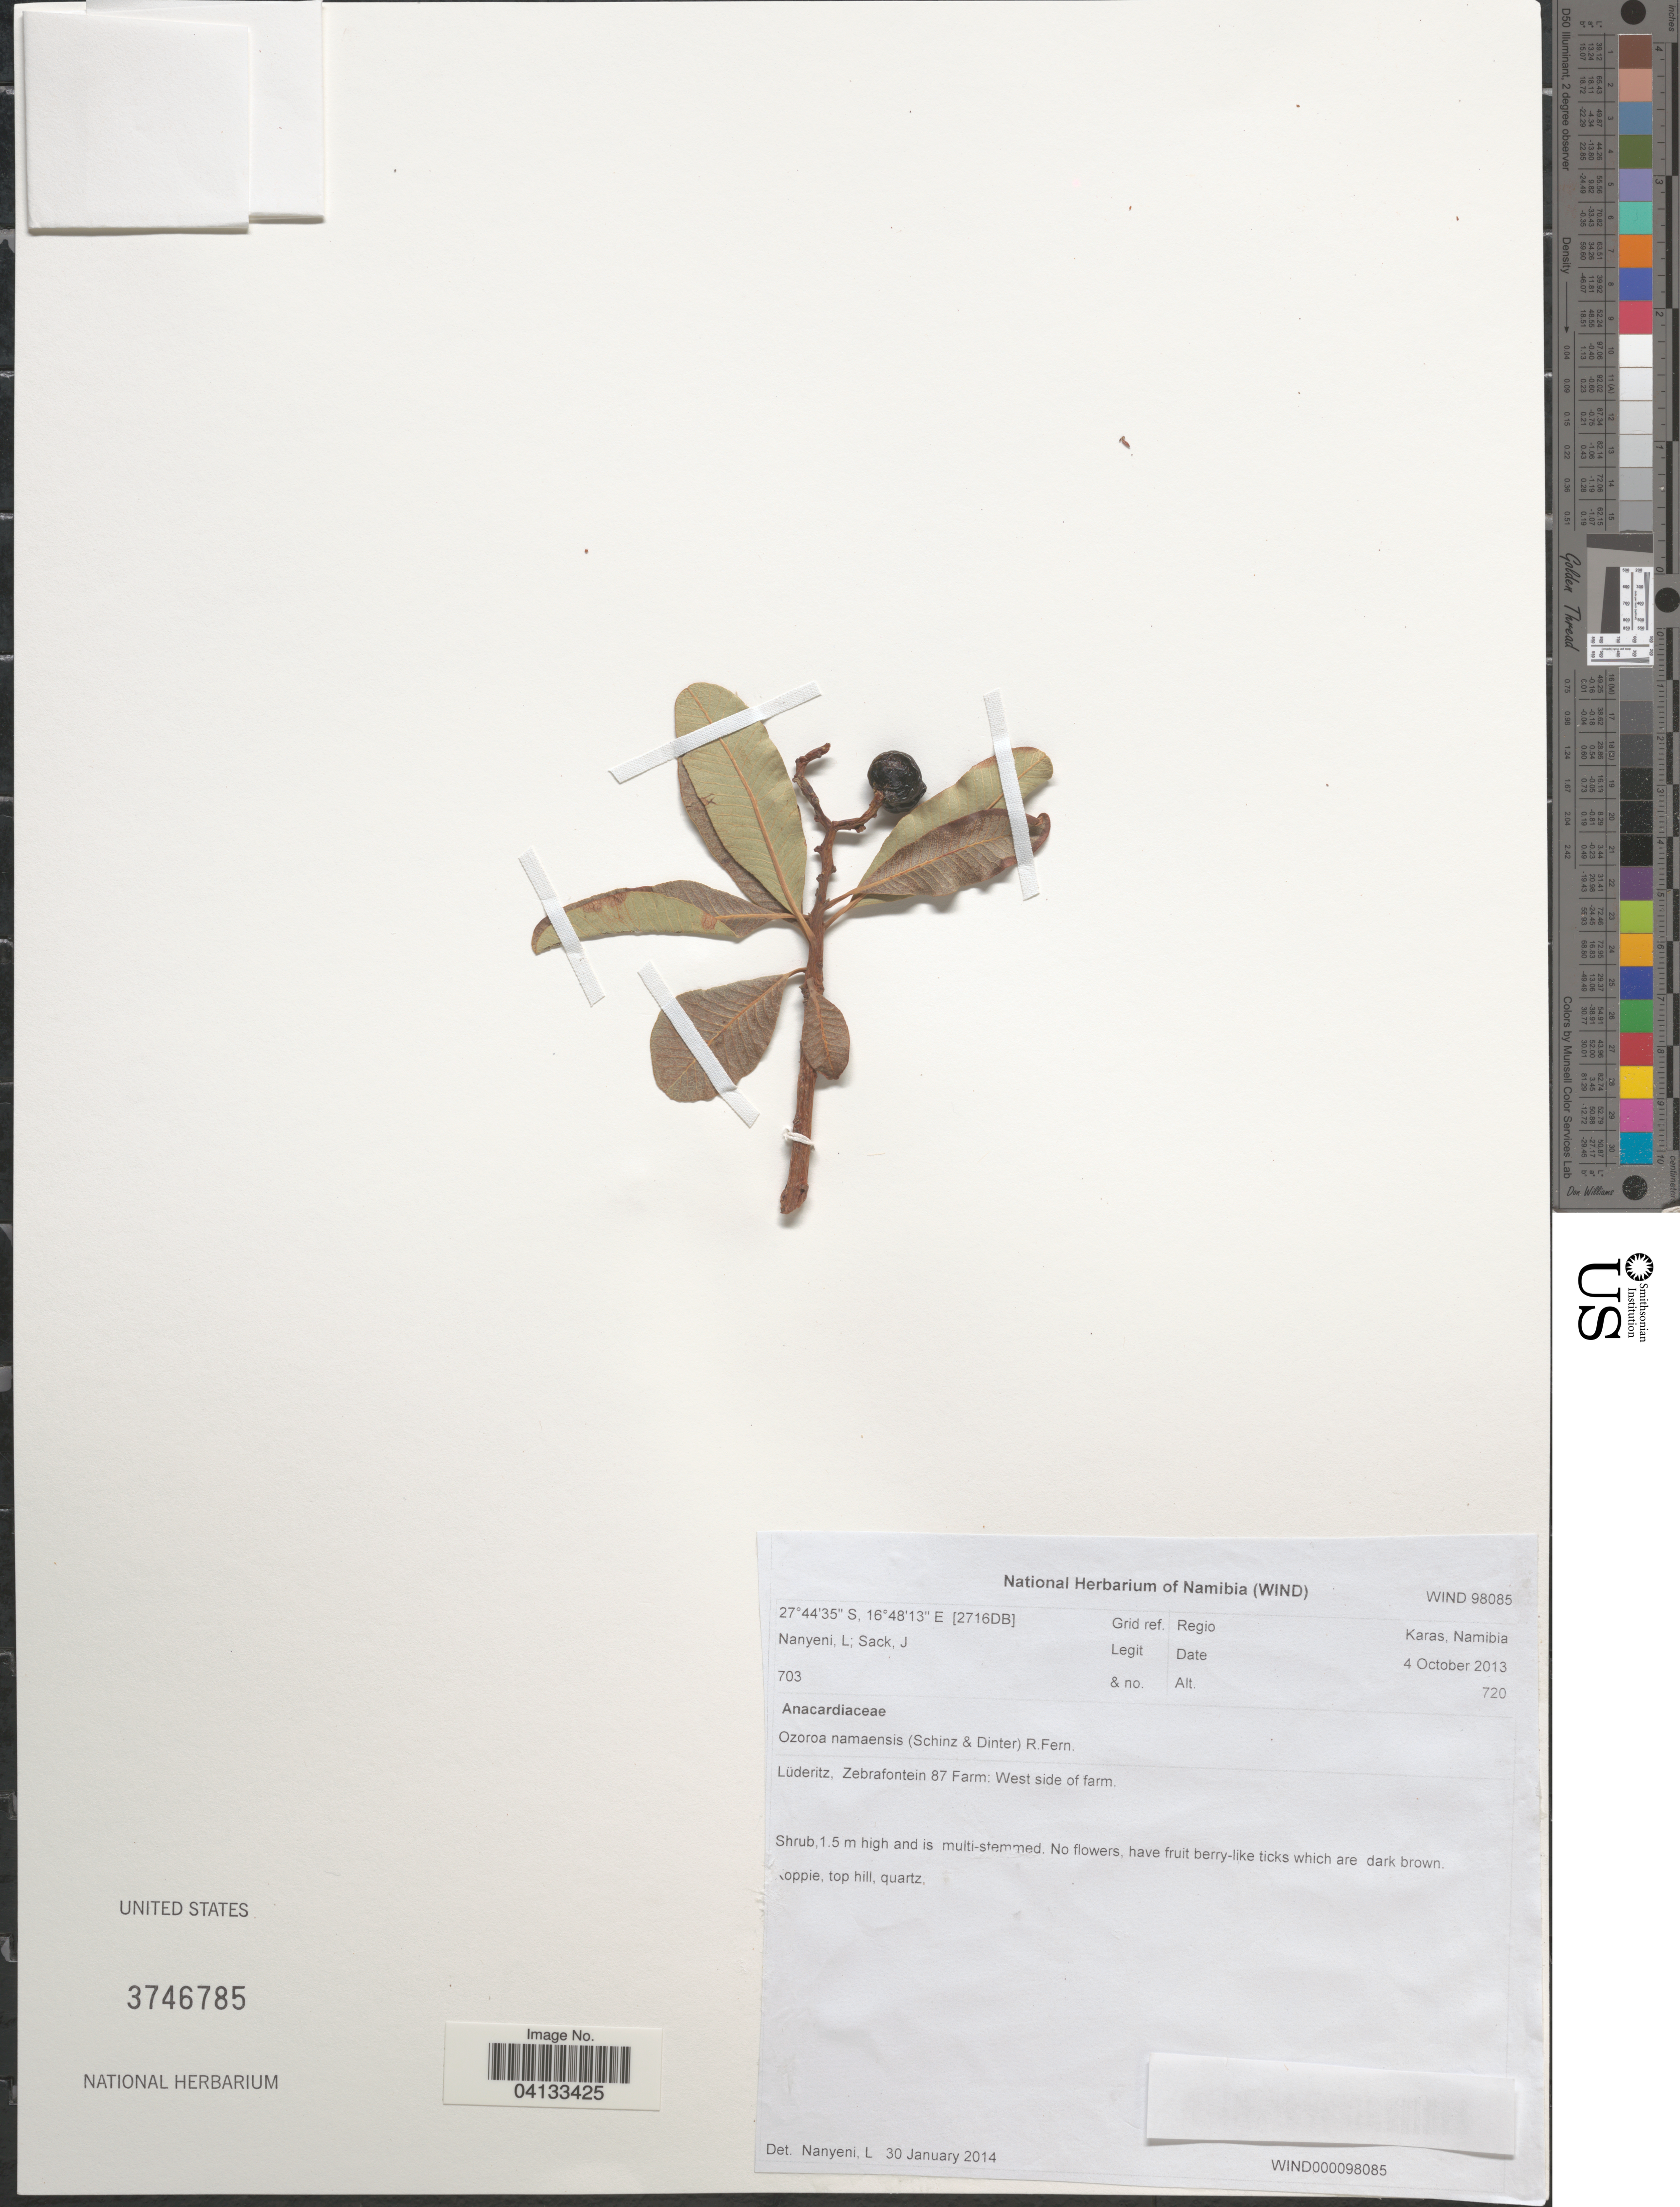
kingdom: Plantae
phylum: Tracheophyta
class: Magnoliopsida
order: Sapindales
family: Anacardiaceae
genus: Ozoroa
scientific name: Ozoroa namaensis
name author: (Schinz & Dinter) R. Fern.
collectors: L. Nanyeni & J. Sack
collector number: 703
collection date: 2013-10-04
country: Namibia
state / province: Karas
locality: Grid ref. Regio Karas. Lüderitz, Zebrafontein 87 Farm: West side of farm. [2716DB].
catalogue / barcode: US 3746785